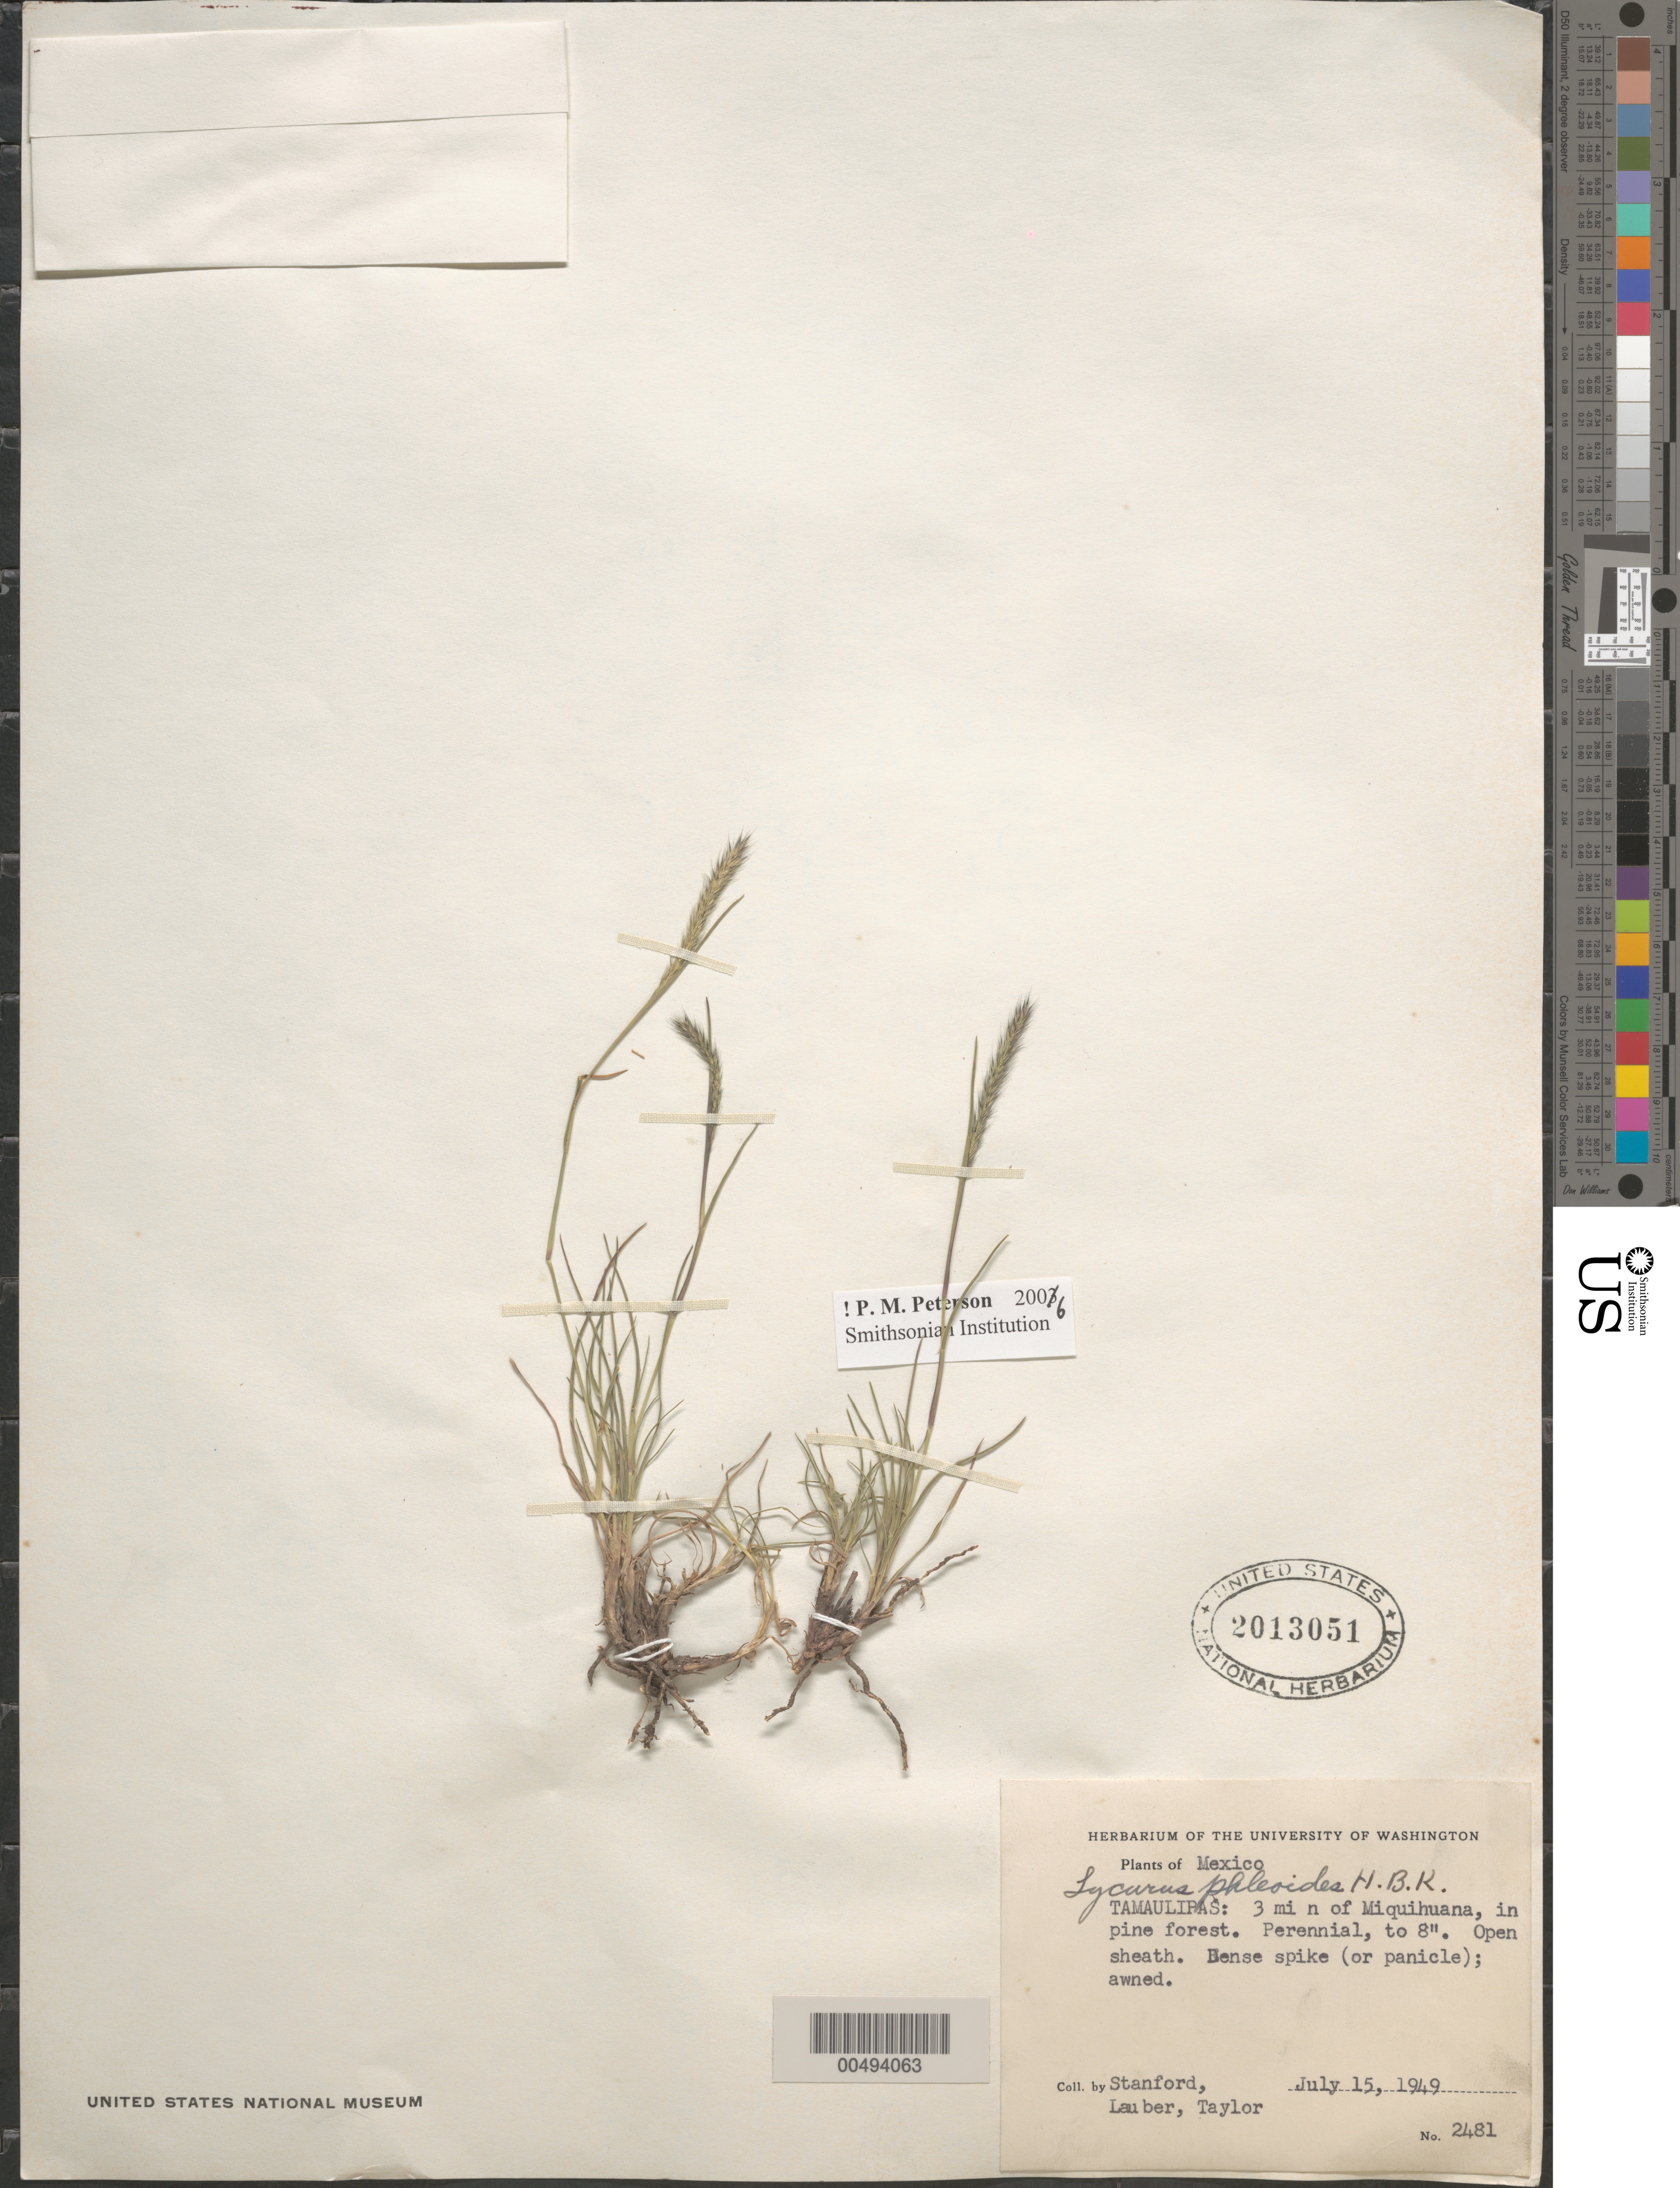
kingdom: Plantae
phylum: Tracheophyta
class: Liliopsida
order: Poales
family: Poaceae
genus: Lycurus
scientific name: Lycurus phleoides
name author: Kunth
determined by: Peterson, Paul M., (BOT), Smithsonian Institution - National Museum of Natural History (UNITED STATES)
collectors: -. Stanford, Lauber, -- & -- Taylor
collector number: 2481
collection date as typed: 15 Jul 1949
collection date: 1949-07-15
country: Mexico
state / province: Tamaulipas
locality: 3 mi N of Miquihuana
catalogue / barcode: US 2013051